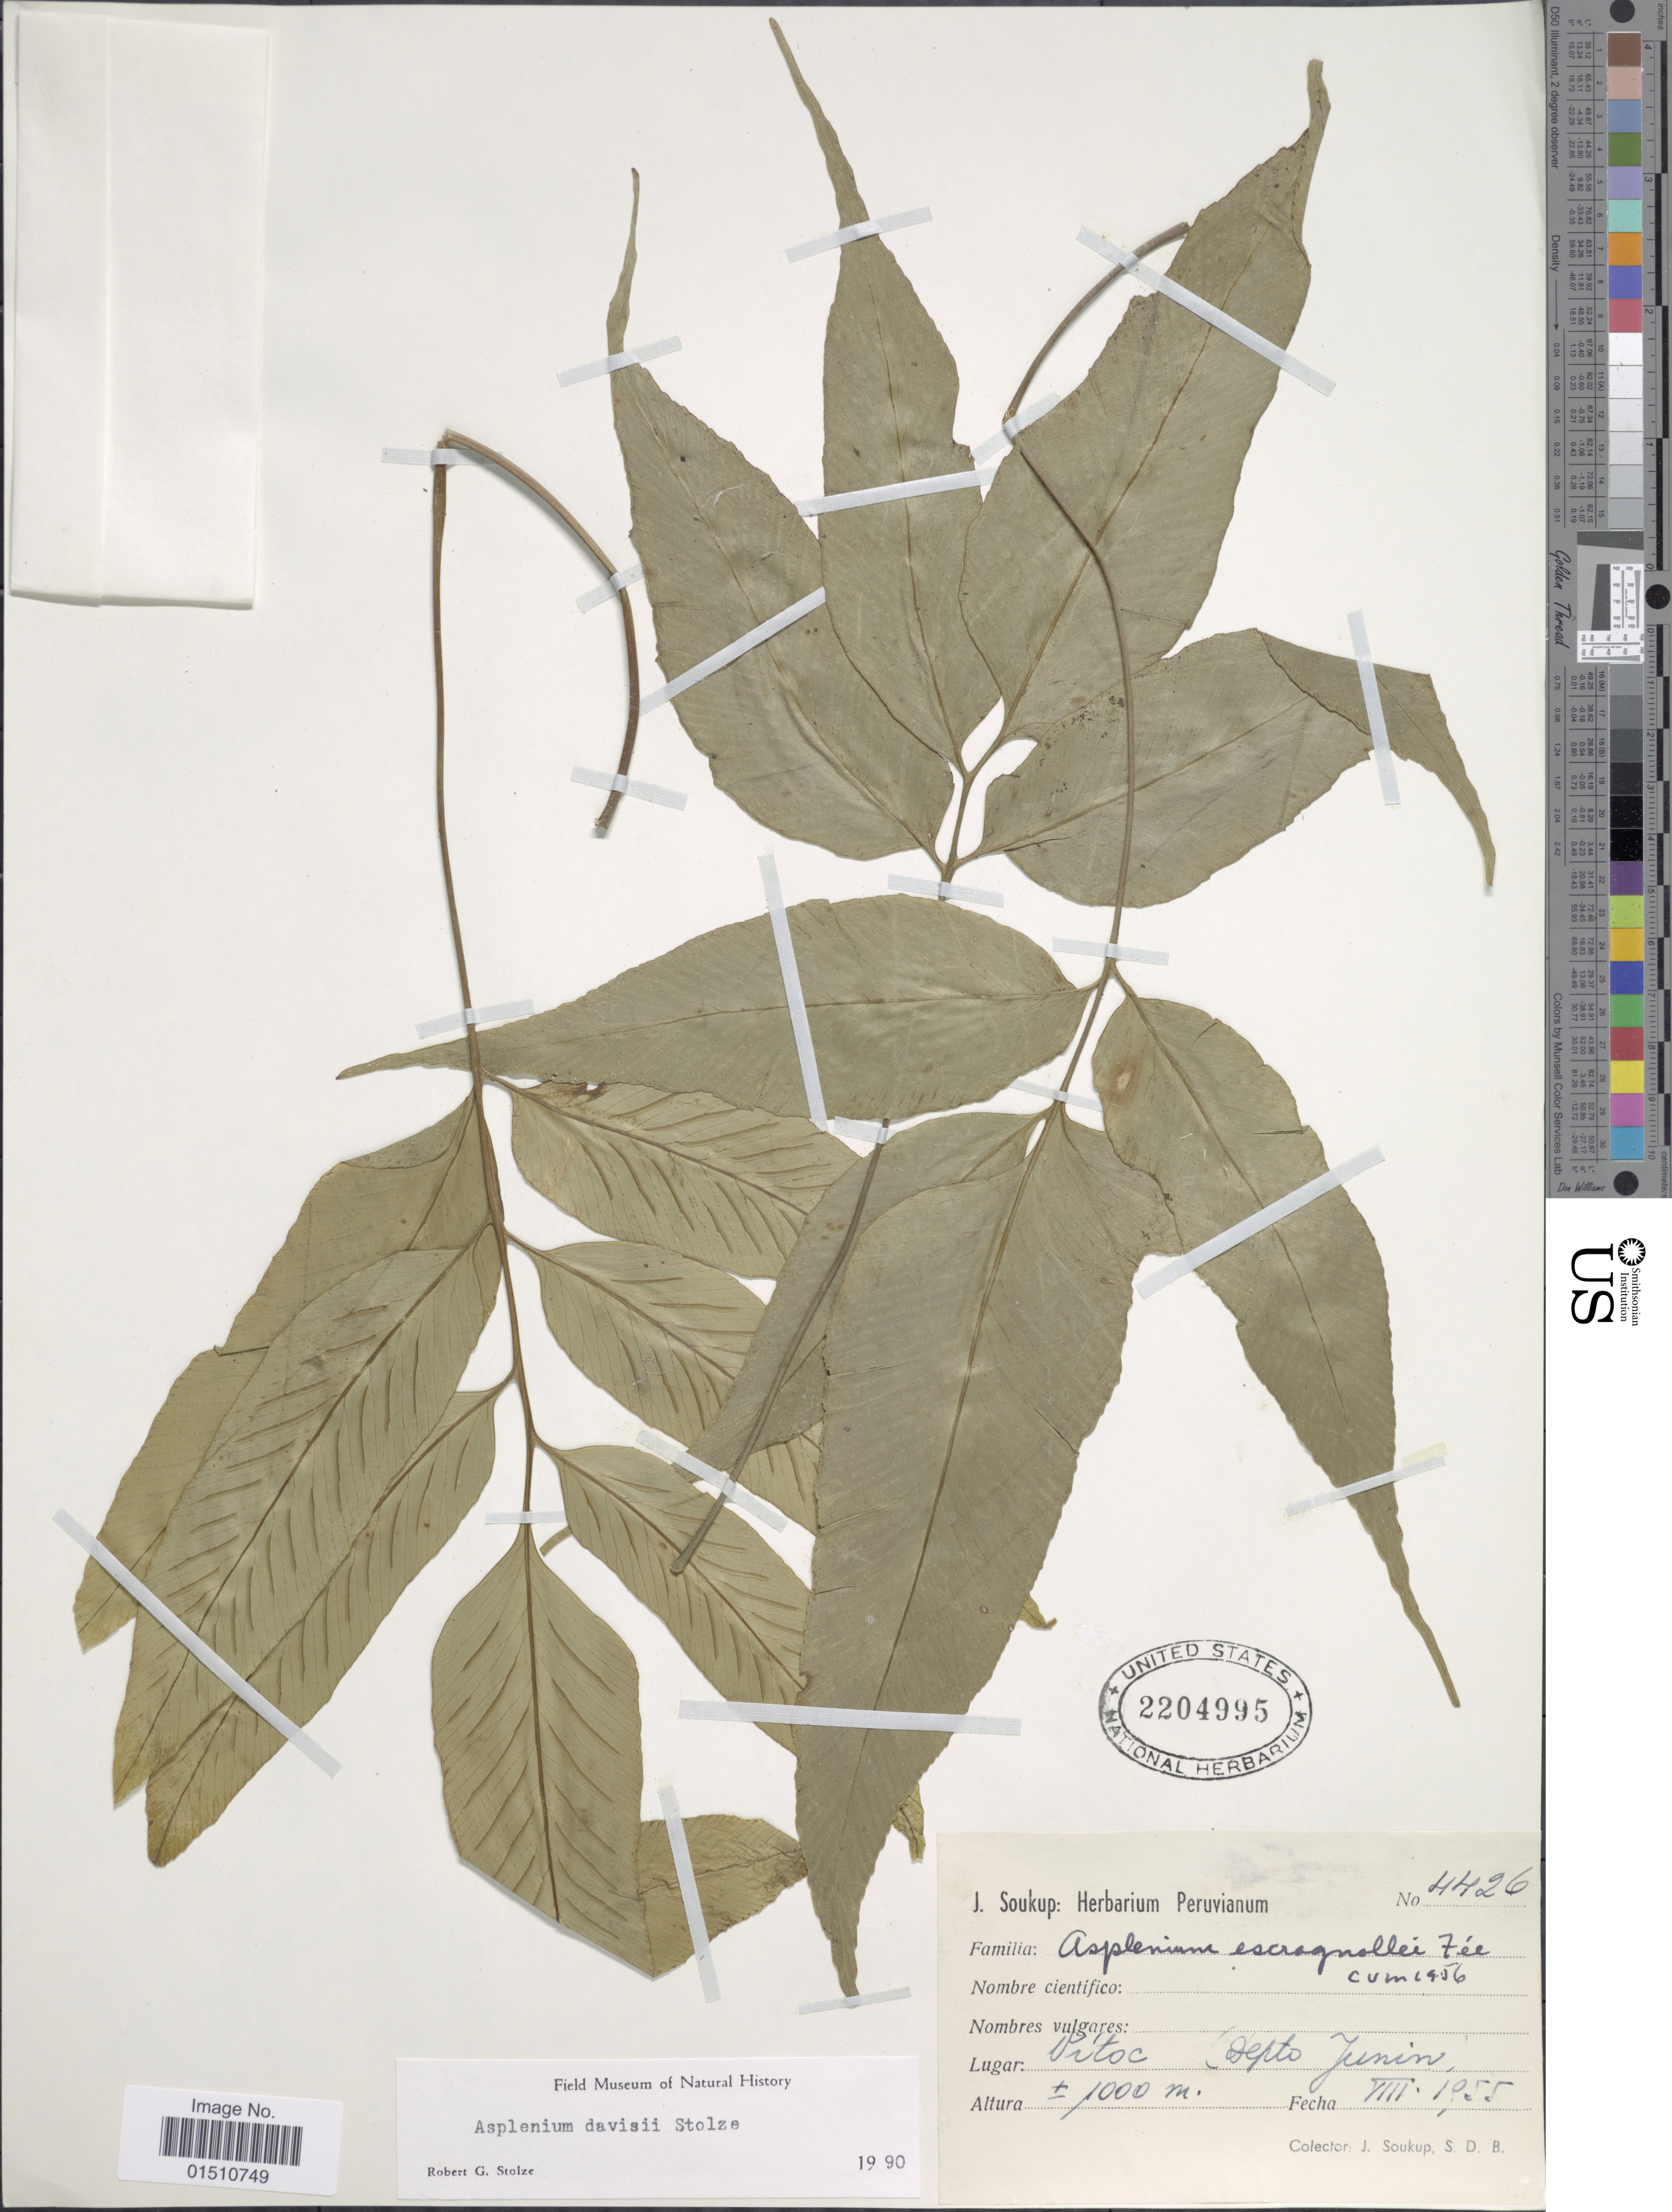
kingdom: Plantae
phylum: Tracheophyta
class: Polypodiopsida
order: Polypodiales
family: Aspleniaceae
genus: Asplenium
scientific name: Asplenium davisii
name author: Stolze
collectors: J. Soukup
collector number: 4426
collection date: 1955-08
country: Peru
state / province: Junín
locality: Peruvianum, Vitoc, Depto. Junin.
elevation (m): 1000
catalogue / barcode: US 2204995